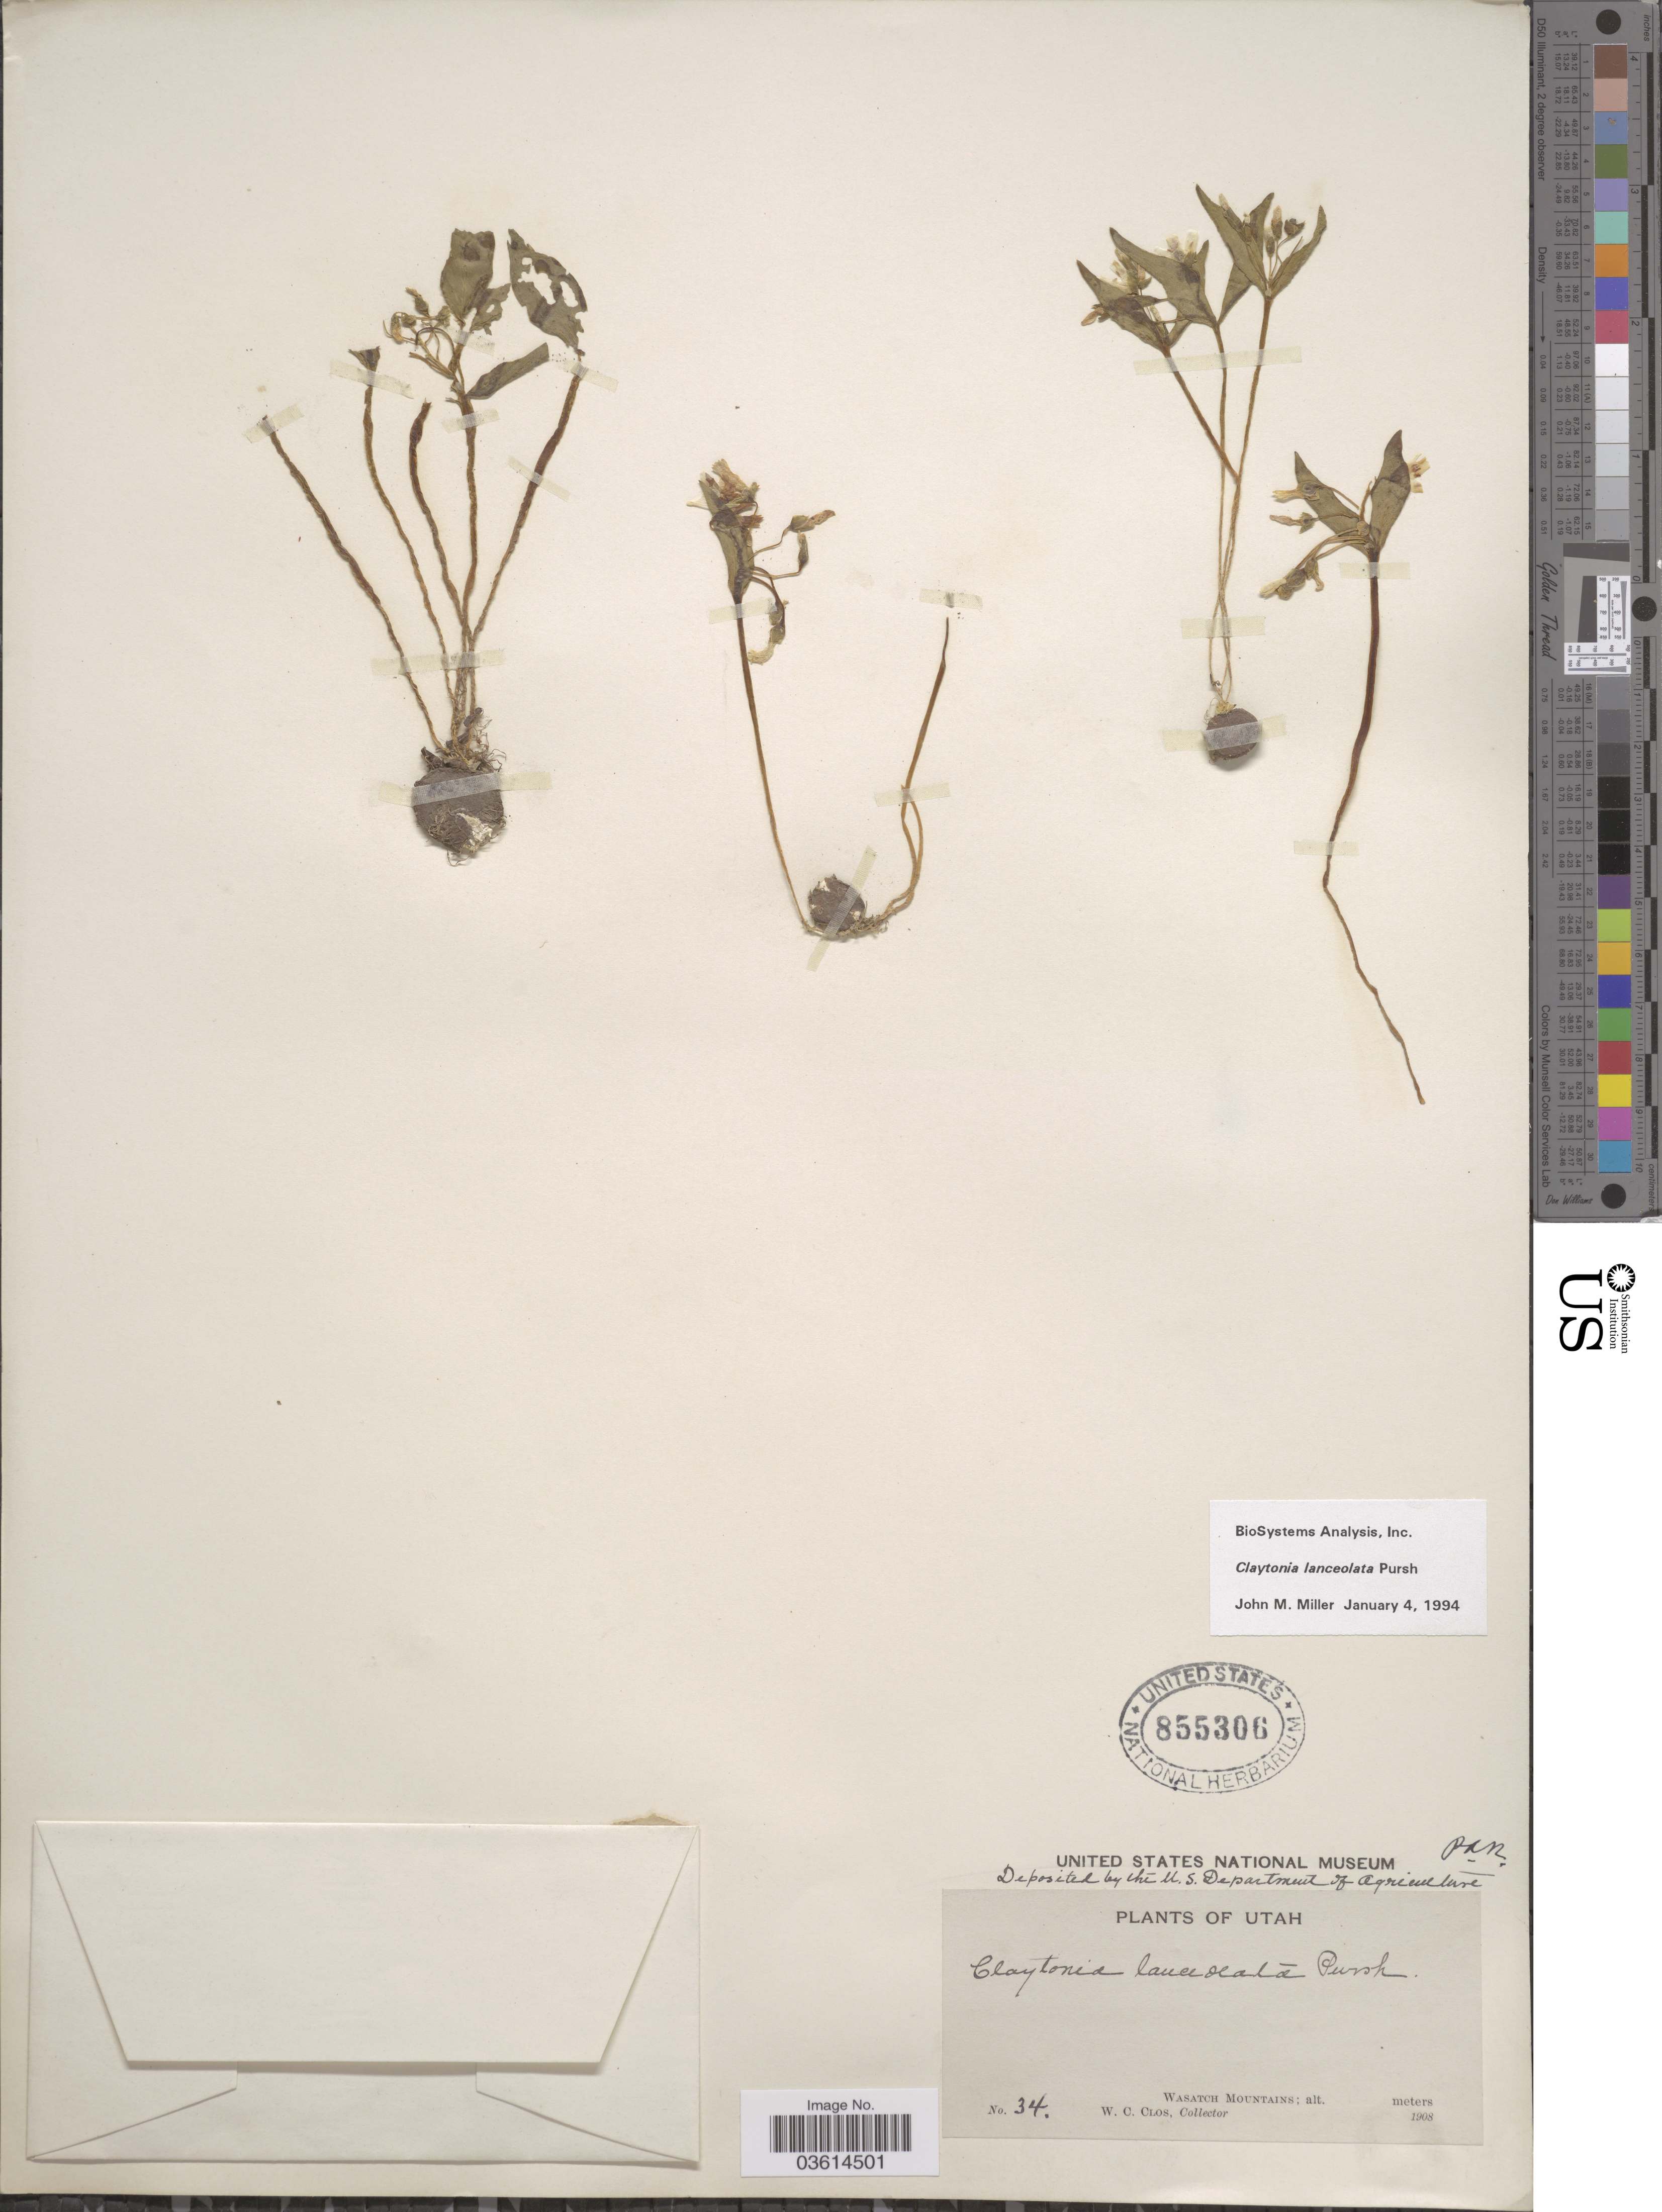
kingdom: Plantae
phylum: Tracheophyta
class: Magnoliopsida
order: Caryophyllales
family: Montiaceae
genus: Claytonia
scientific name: Claytonia lanceolata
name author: Pursh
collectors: W. C. Clos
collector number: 34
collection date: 1908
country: United States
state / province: Utah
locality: Wasatch Mountains.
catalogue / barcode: US 855306